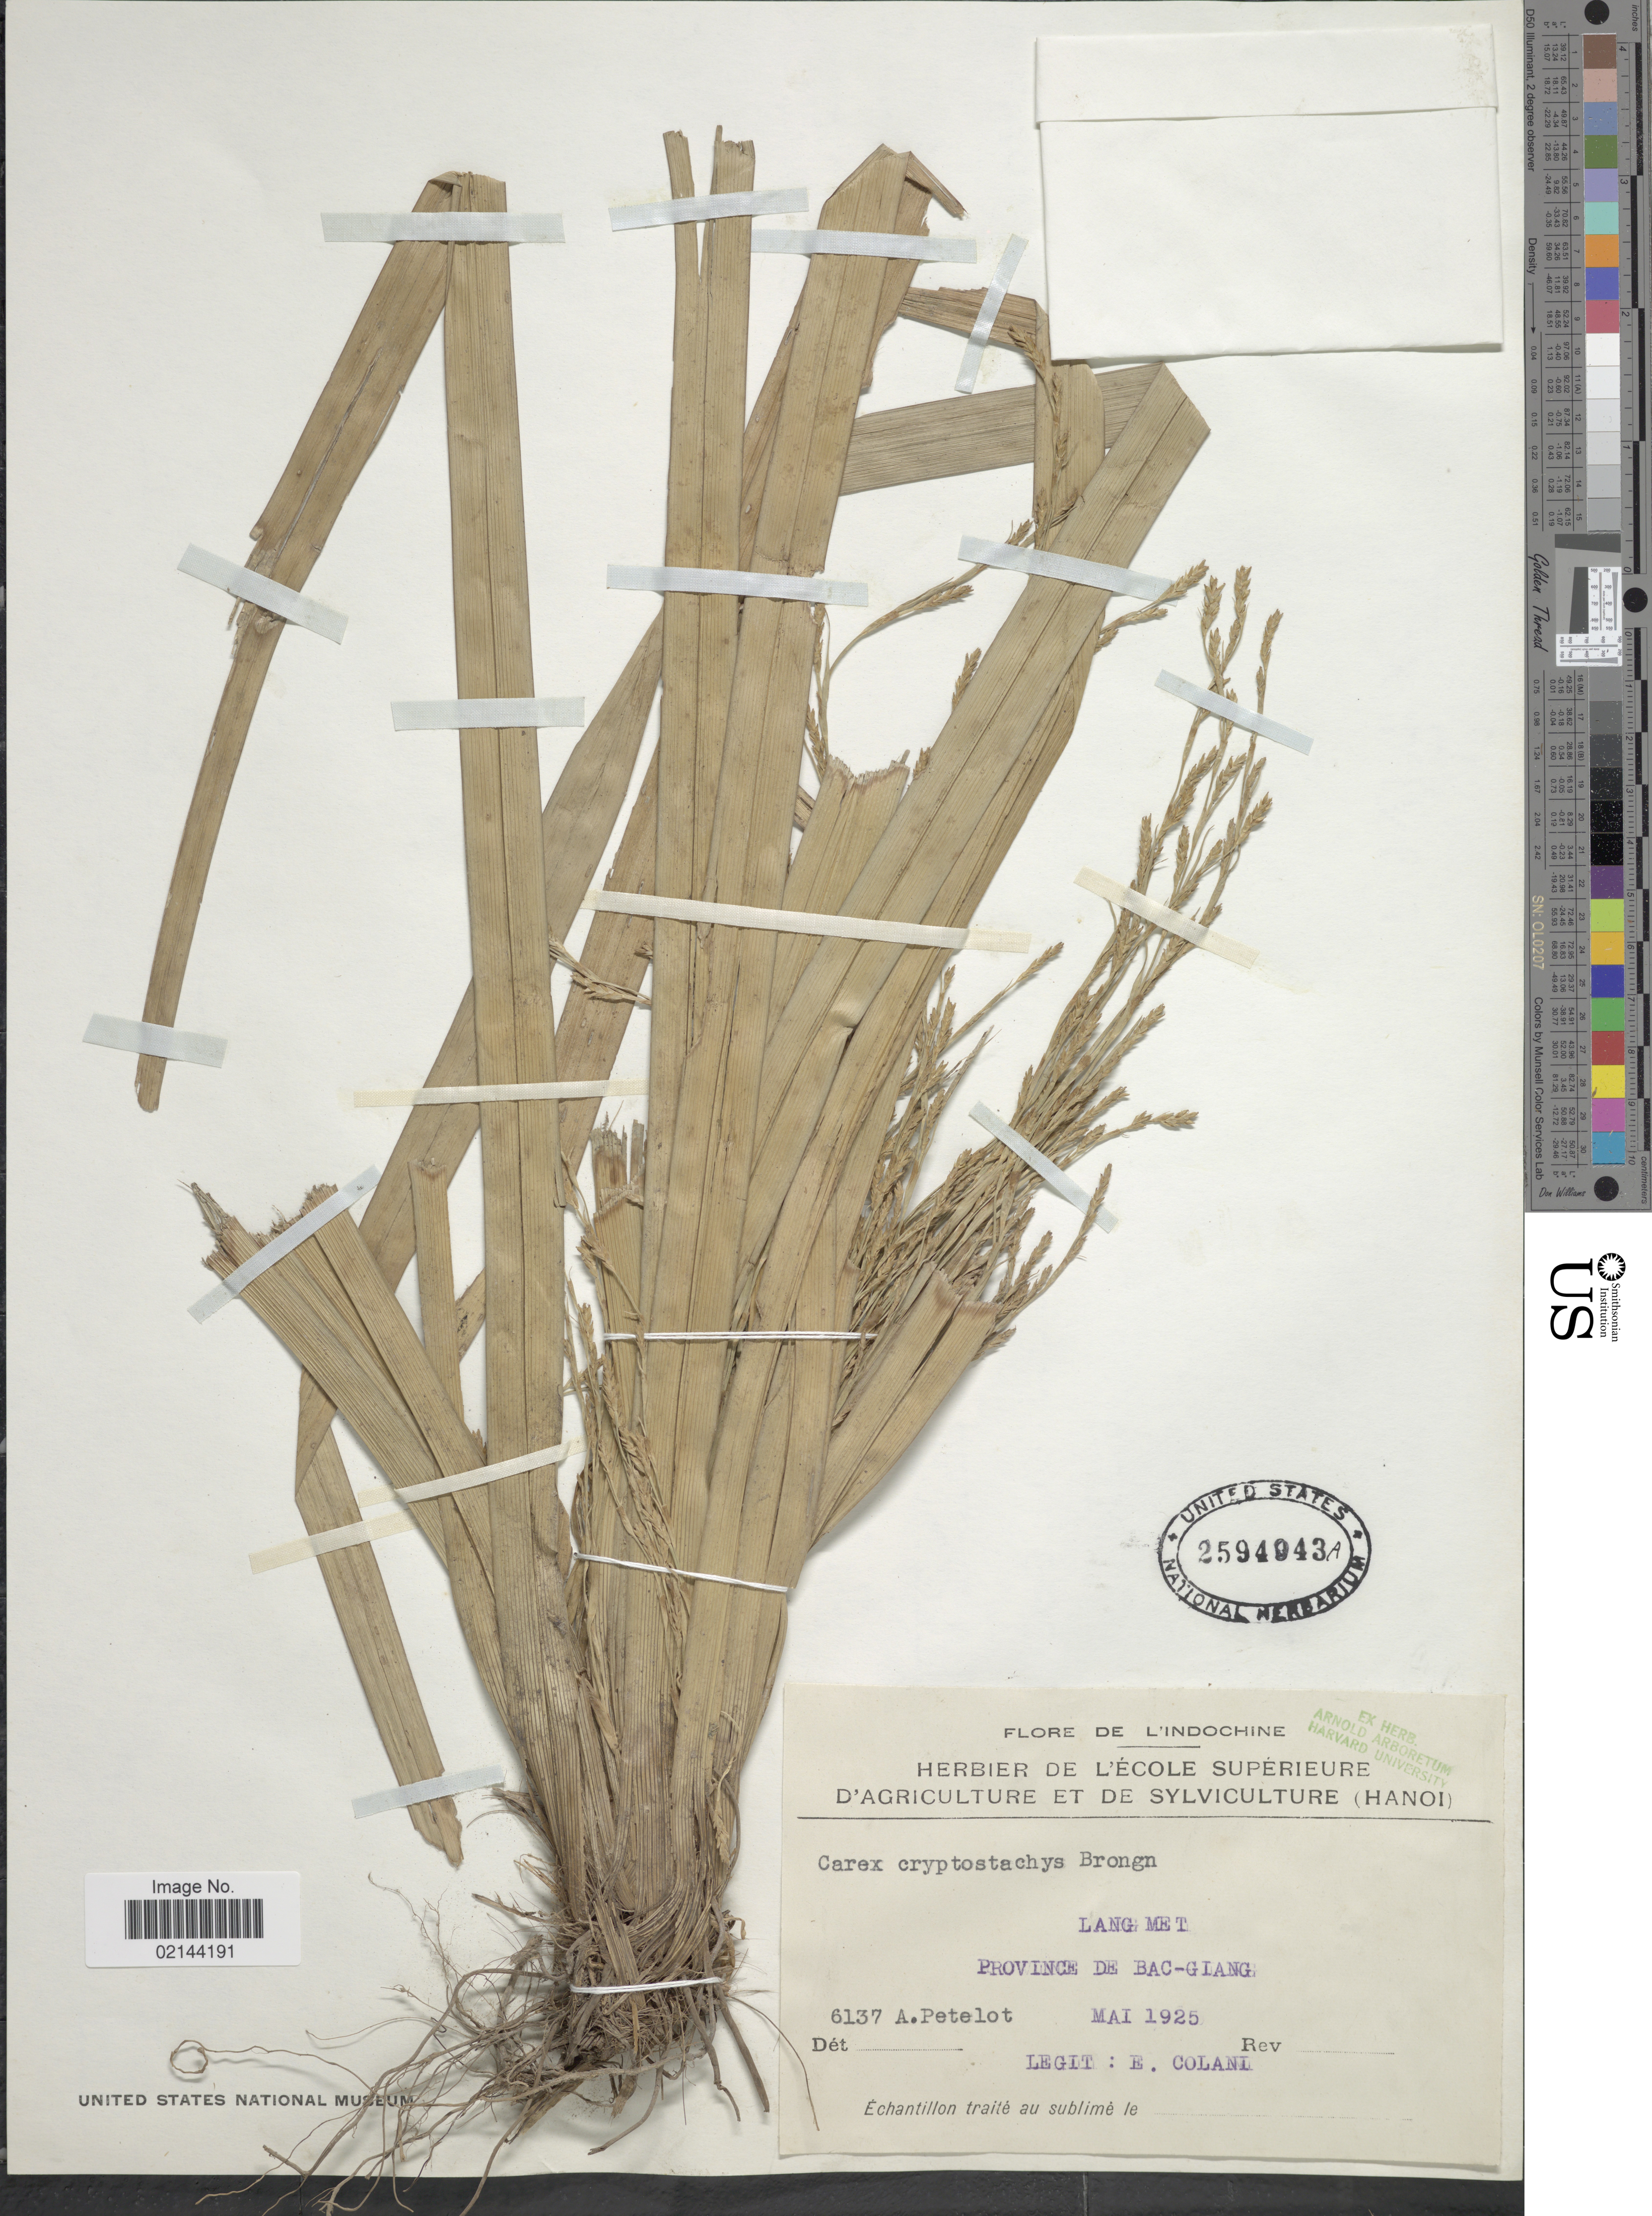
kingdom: Plantae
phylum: Tracheophyta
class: Liliopsida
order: Poales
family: Cyperaceae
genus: Carex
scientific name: Carex cryptostachys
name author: Brongn.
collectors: E. Colani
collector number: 6137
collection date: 1925-05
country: Vietnam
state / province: Bac Giang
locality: Lang Met, Province De Bac-Giang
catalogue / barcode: US 2594943A